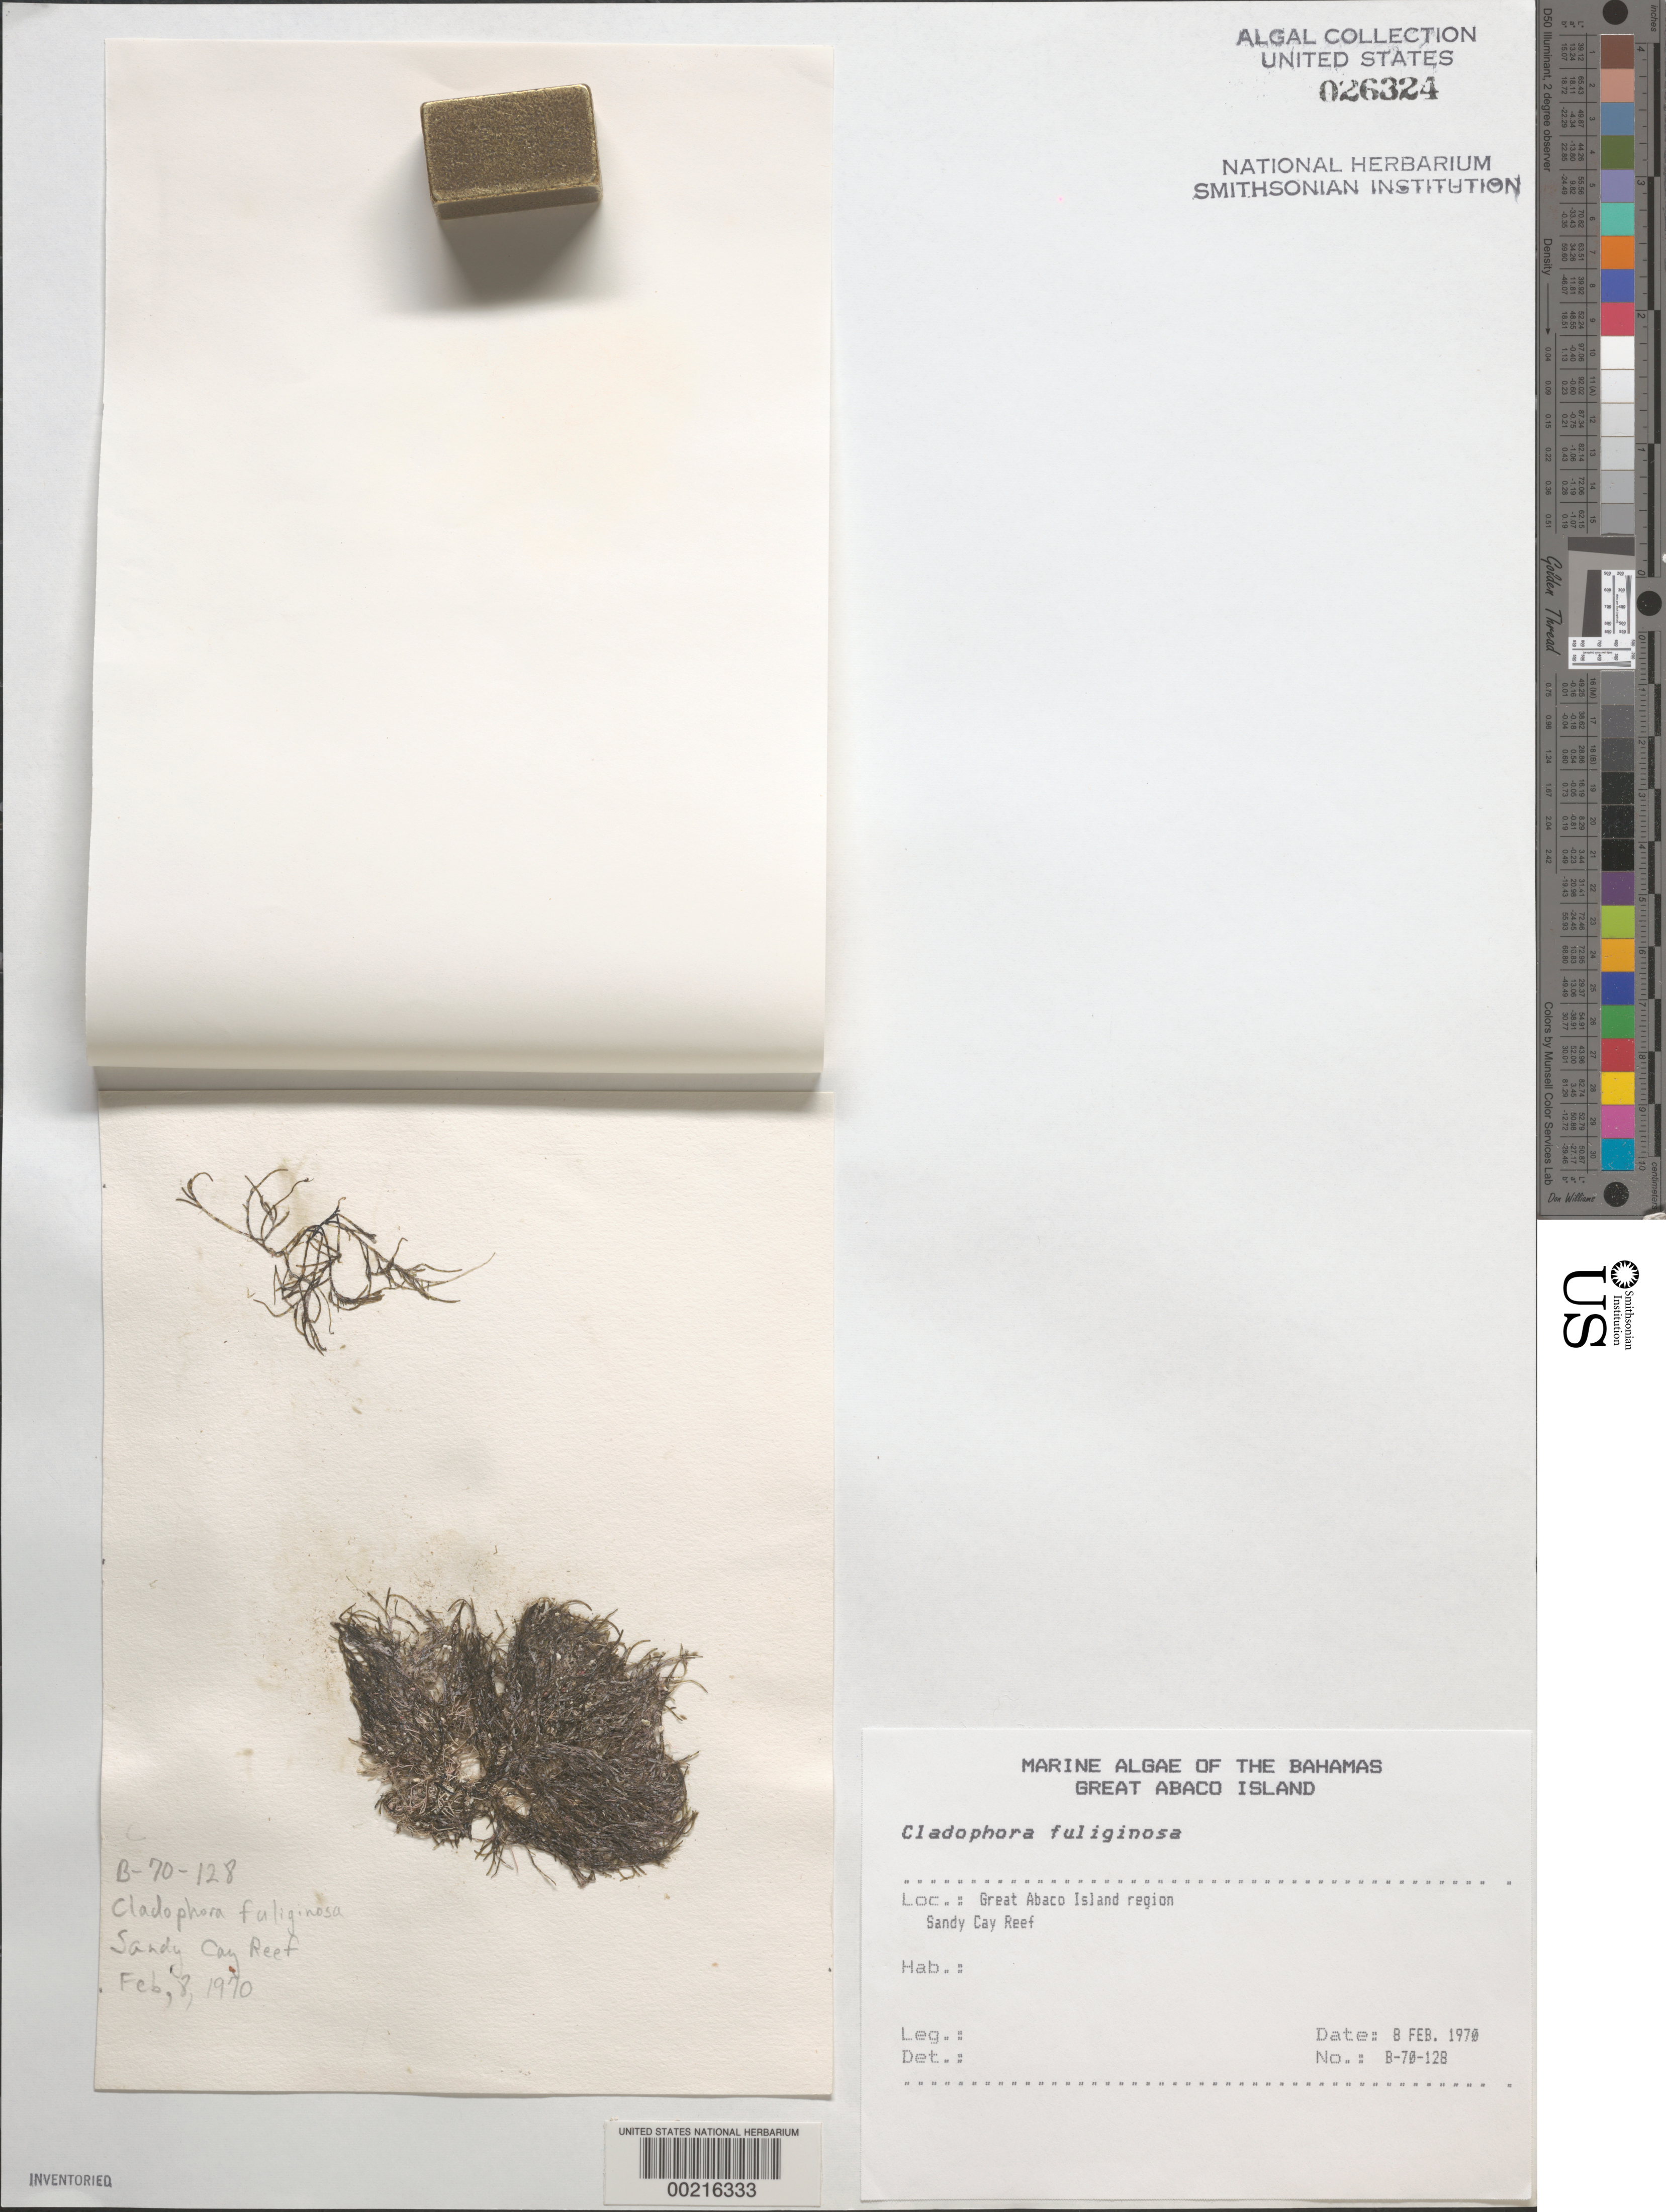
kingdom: Plantae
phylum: Chlorophyta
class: Ulvophyceae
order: Cladophorales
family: Cladophoraceae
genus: Cladophora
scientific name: Cladophora fuliginosa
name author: Kütz.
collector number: B-70-128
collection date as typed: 08 Feb 1970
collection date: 1970-02-08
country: Bahamas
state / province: Abaco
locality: Sandy cay reef, great abaco island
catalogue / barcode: US 26324